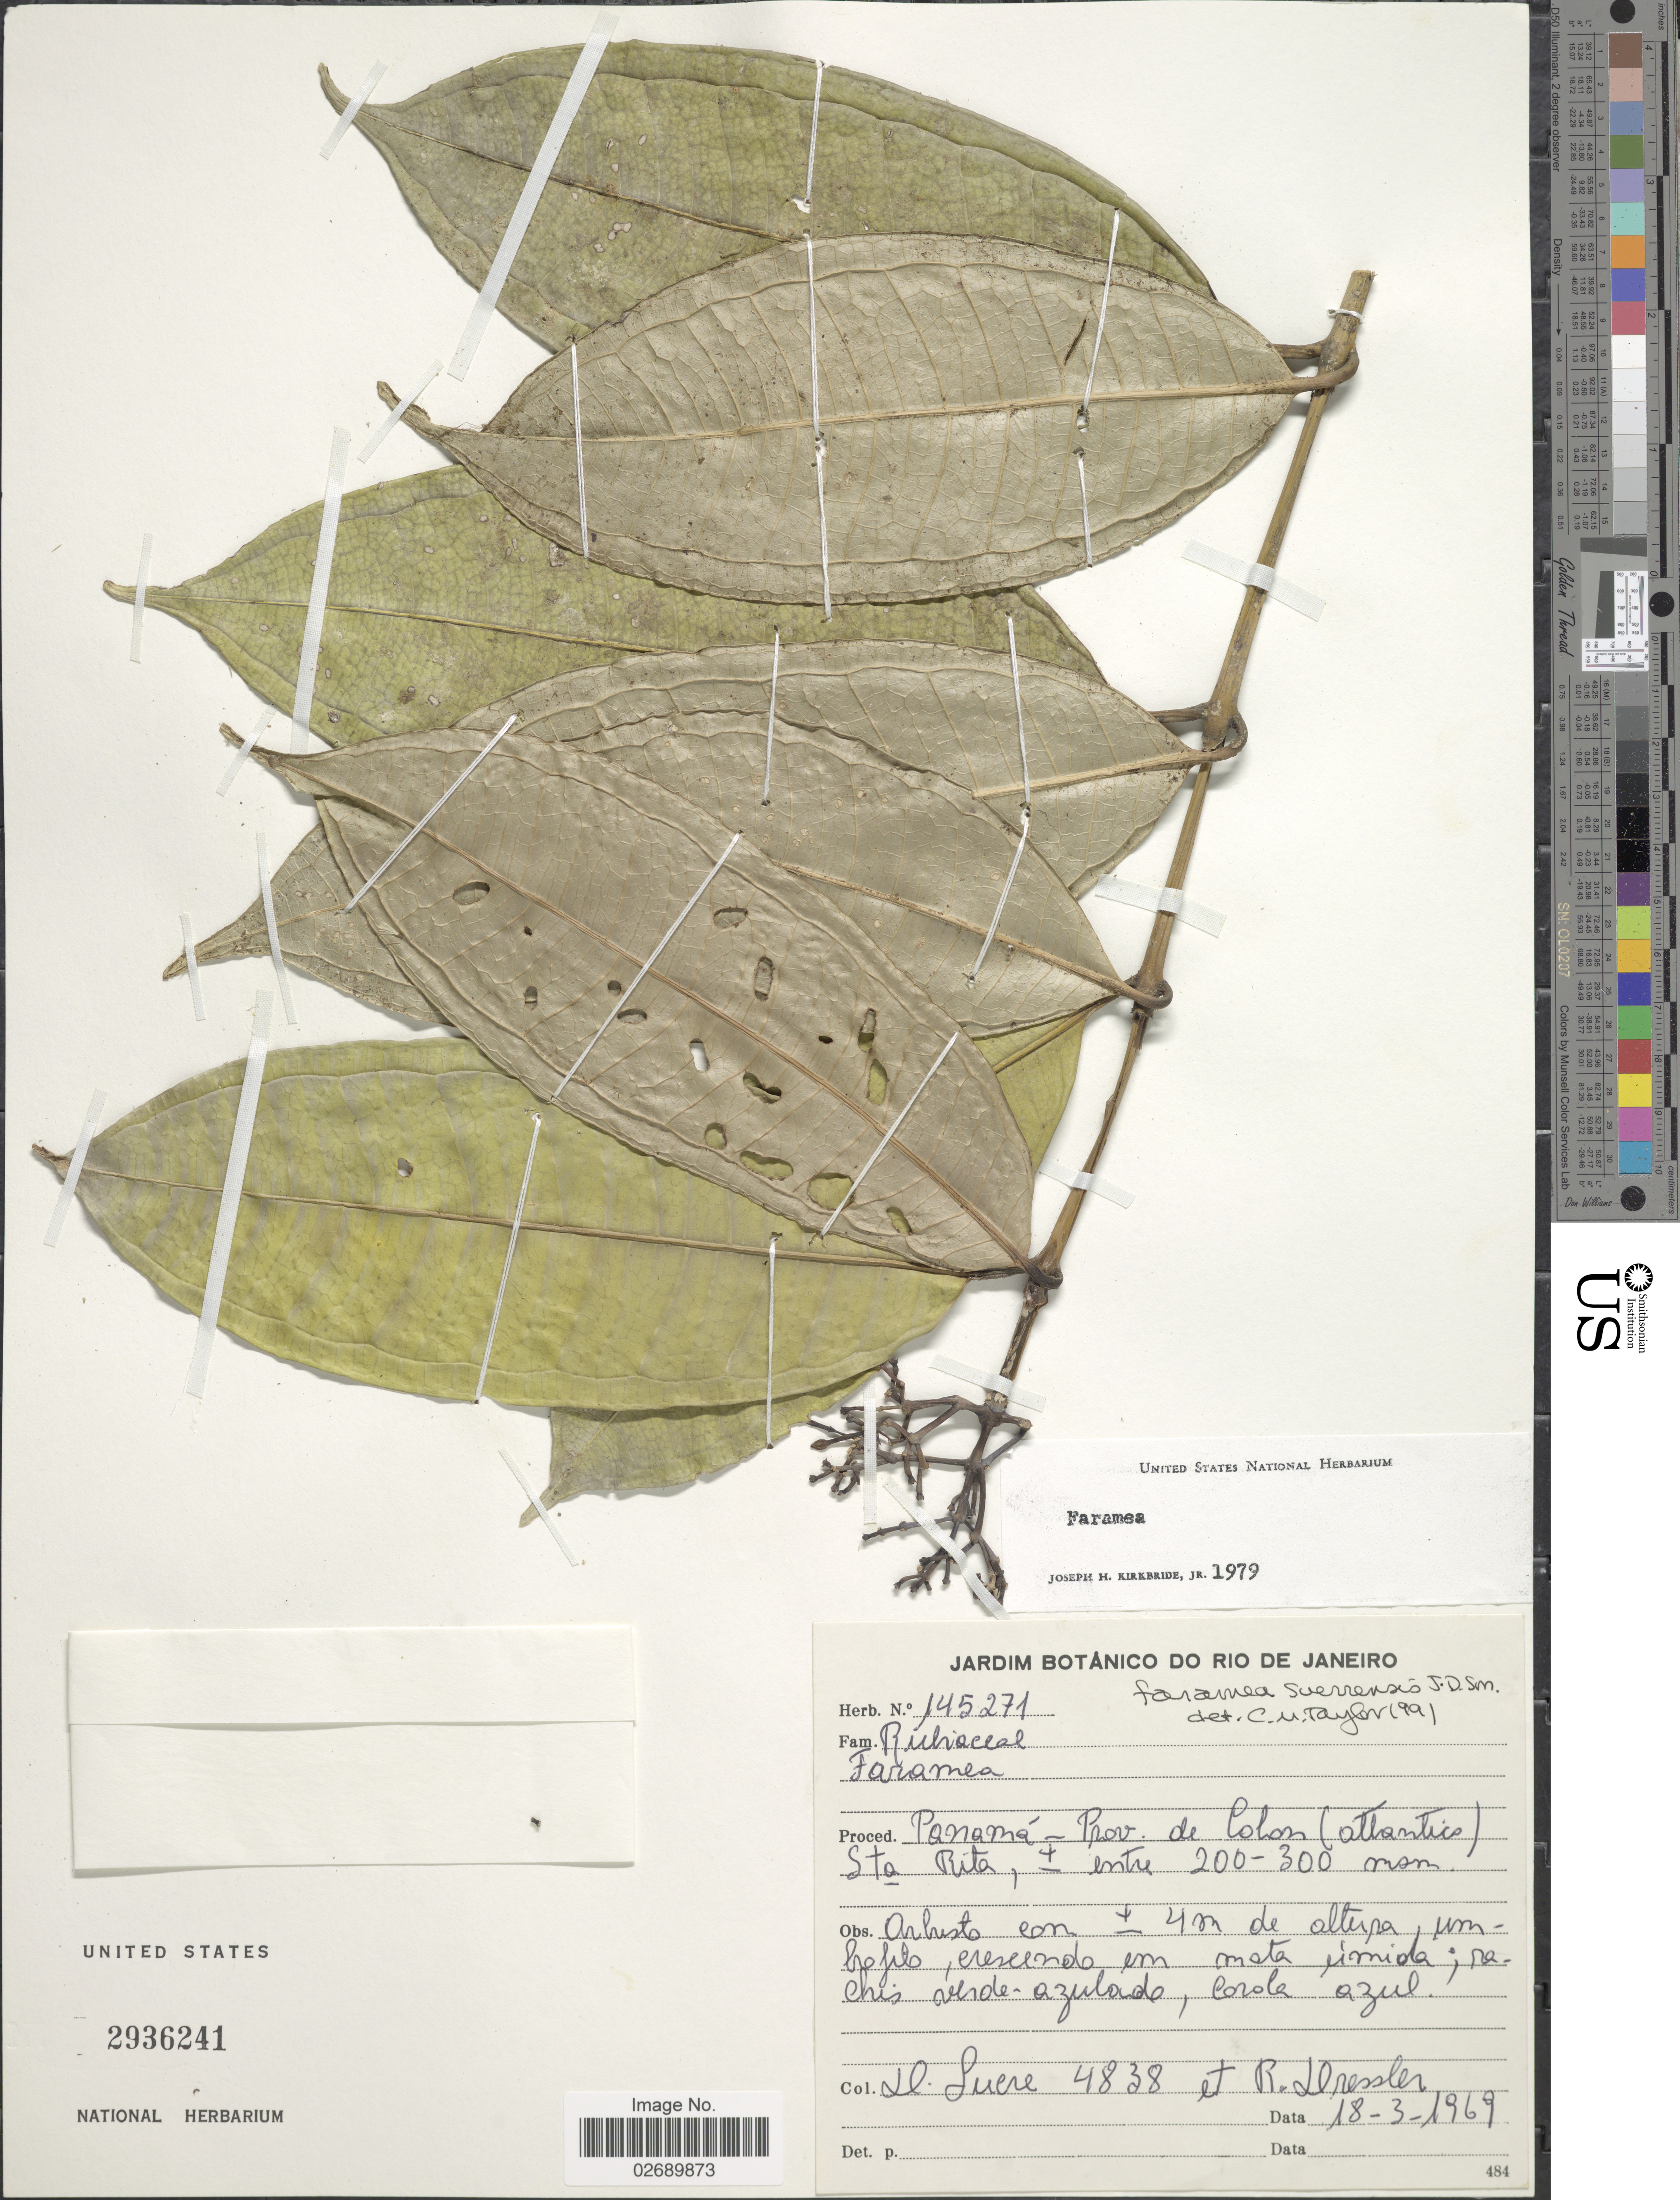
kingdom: Plantae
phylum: Tracheophyta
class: Magnoliopsida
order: Gentianales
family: Rubiaceae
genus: Faramea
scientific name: Faramea suerrensis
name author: (Donn. Sm.) Donn. Sm.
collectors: D. Sucre & R. Dressler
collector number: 4838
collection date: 1969-03-18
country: Panama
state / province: Colón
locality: (Atlantico) Sta Rita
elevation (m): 200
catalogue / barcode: US 2936241